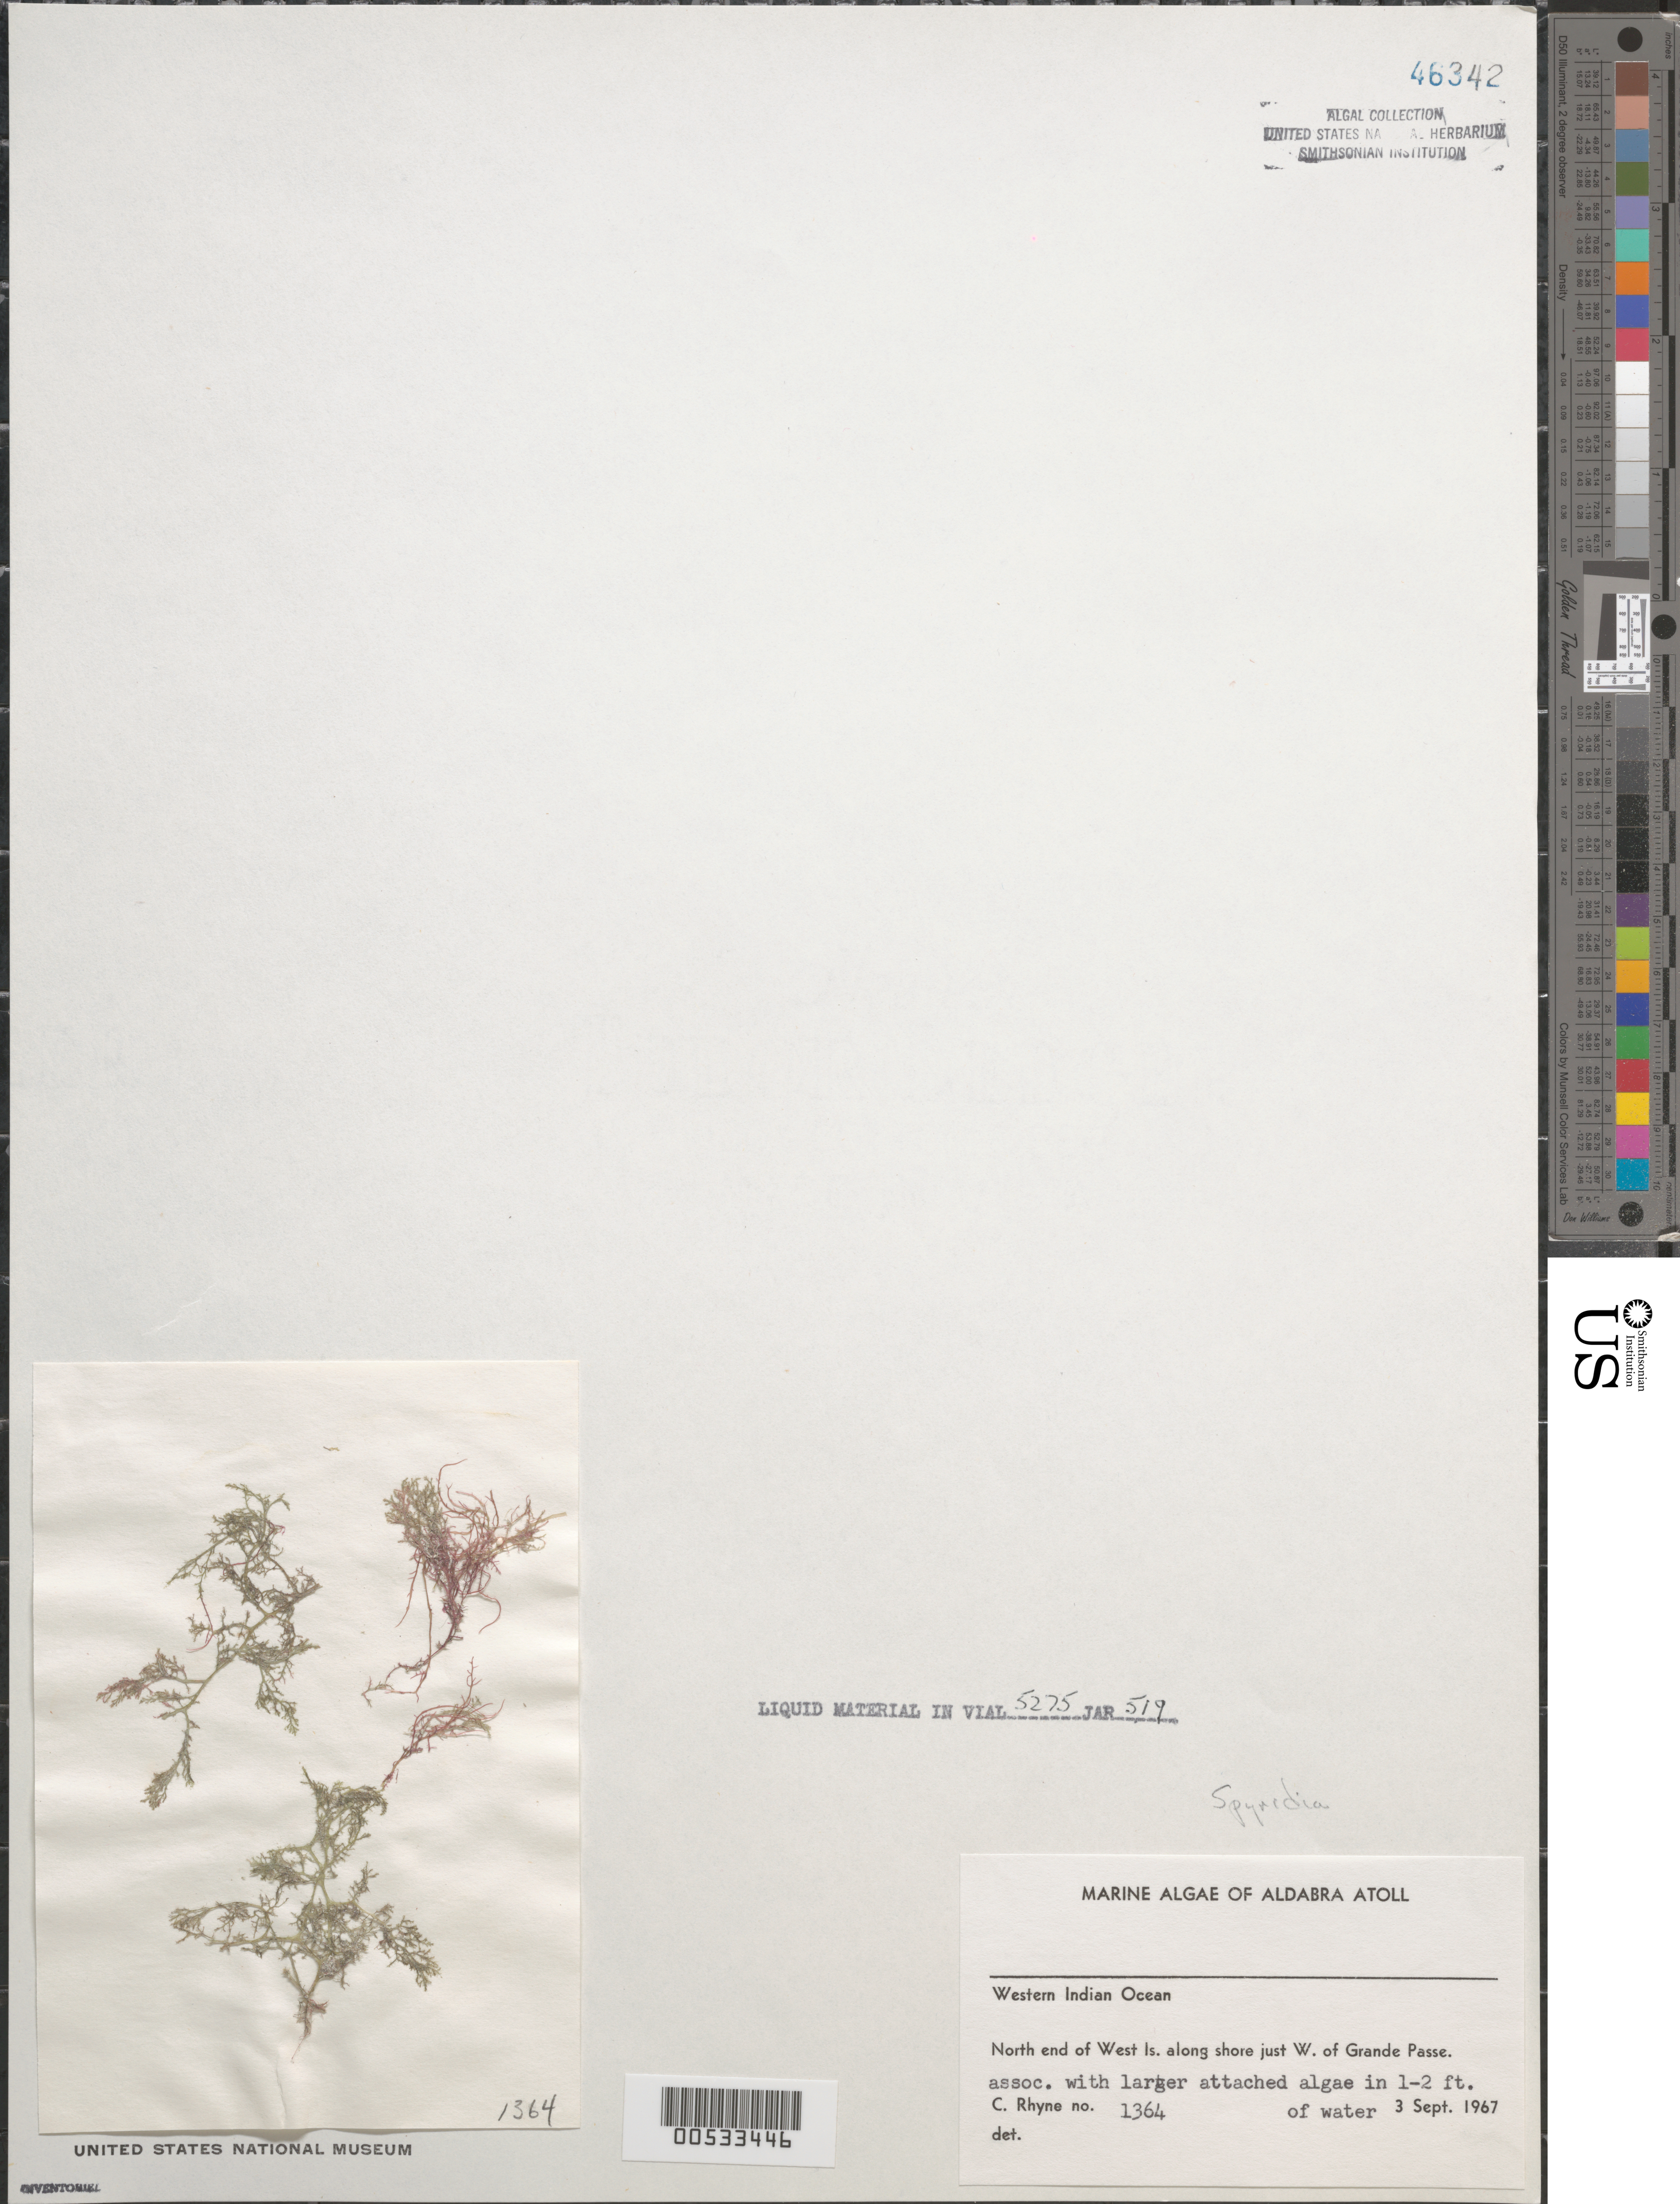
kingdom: Plantae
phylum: Rhodophyta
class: Florideophyceae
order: Ceramiales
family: Spyridiaceae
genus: Spyridia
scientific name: Spyridia sp.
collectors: C. Rhyne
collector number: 1364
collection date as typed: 03 Sep 1967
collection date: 1967-09-03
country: Seychelles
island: Aldabra Atoll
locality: West Islet, West of Grande Passe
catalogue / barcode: US 46342